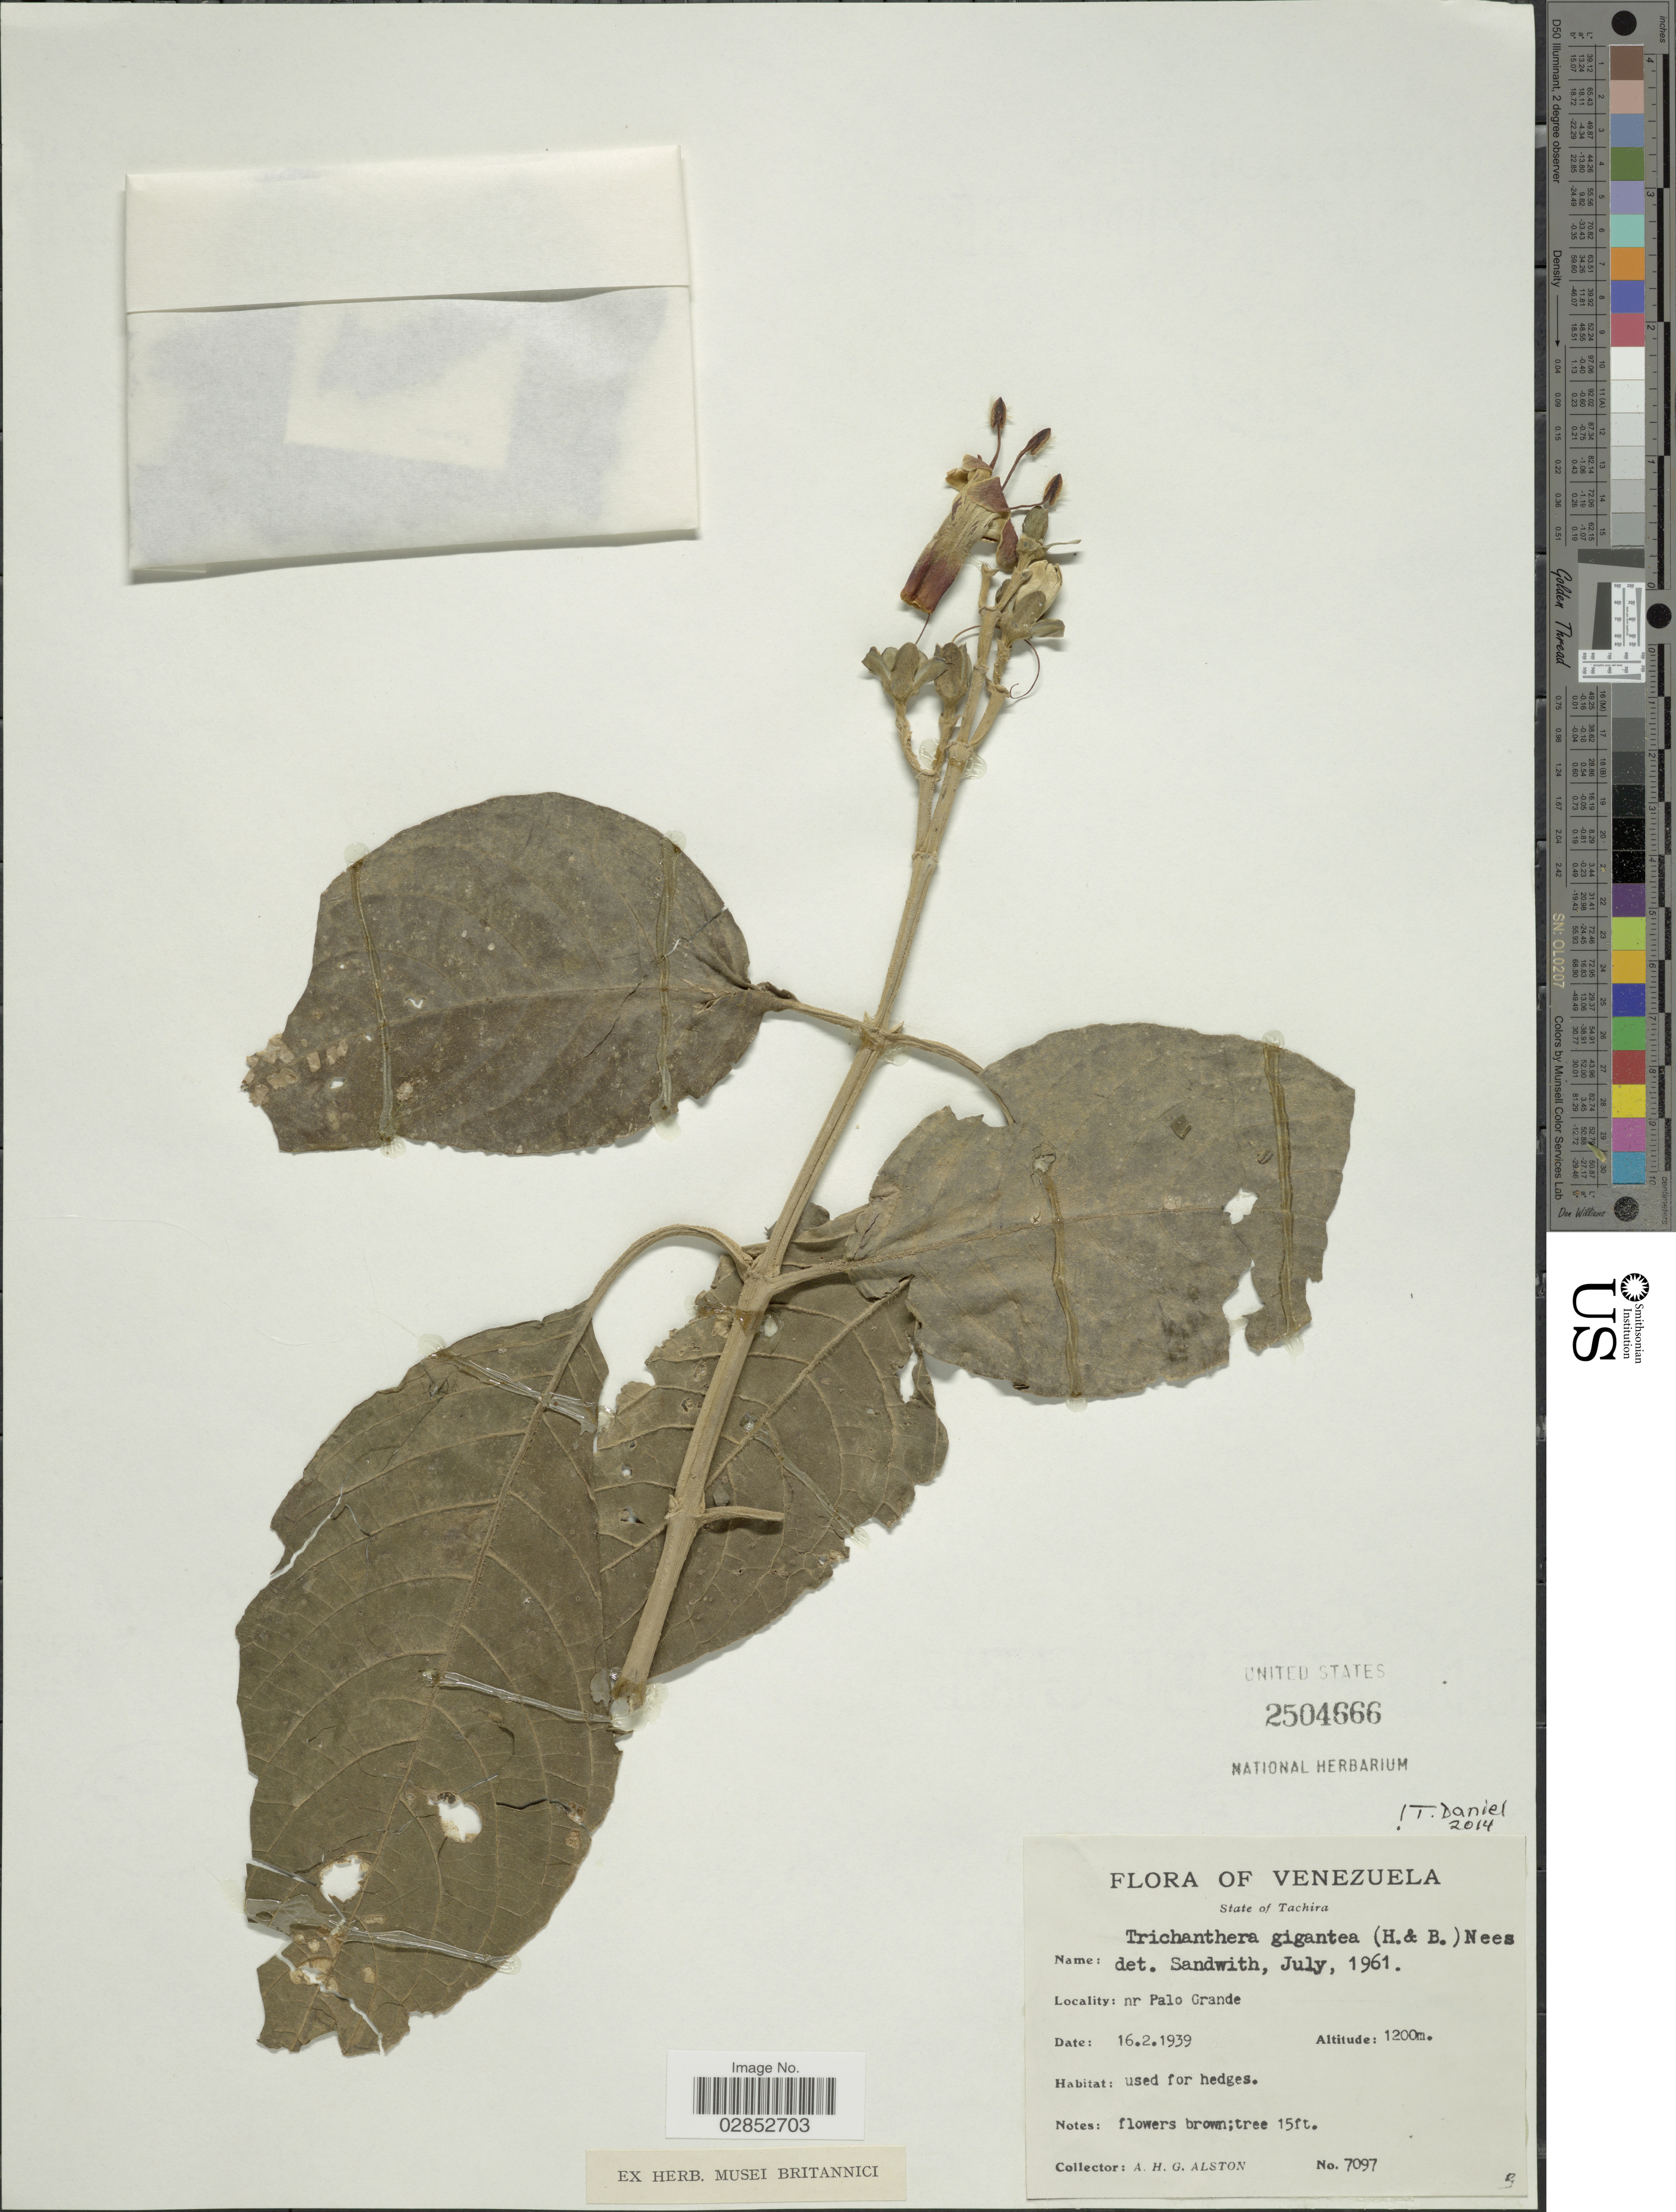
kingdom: Plantae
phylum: Tracheophyta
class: Magnoliopsida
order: Lamiales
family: Acanthaceae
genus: Trichanthera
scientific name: Trichanthera gigantea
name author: (Bonpl.) Nees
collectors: A. H. Alston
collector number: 7097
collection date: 1939-02-16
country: Venezuela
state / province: Tachira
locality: Nr Palo Grande.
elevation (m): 1200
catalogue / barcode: US 2504666